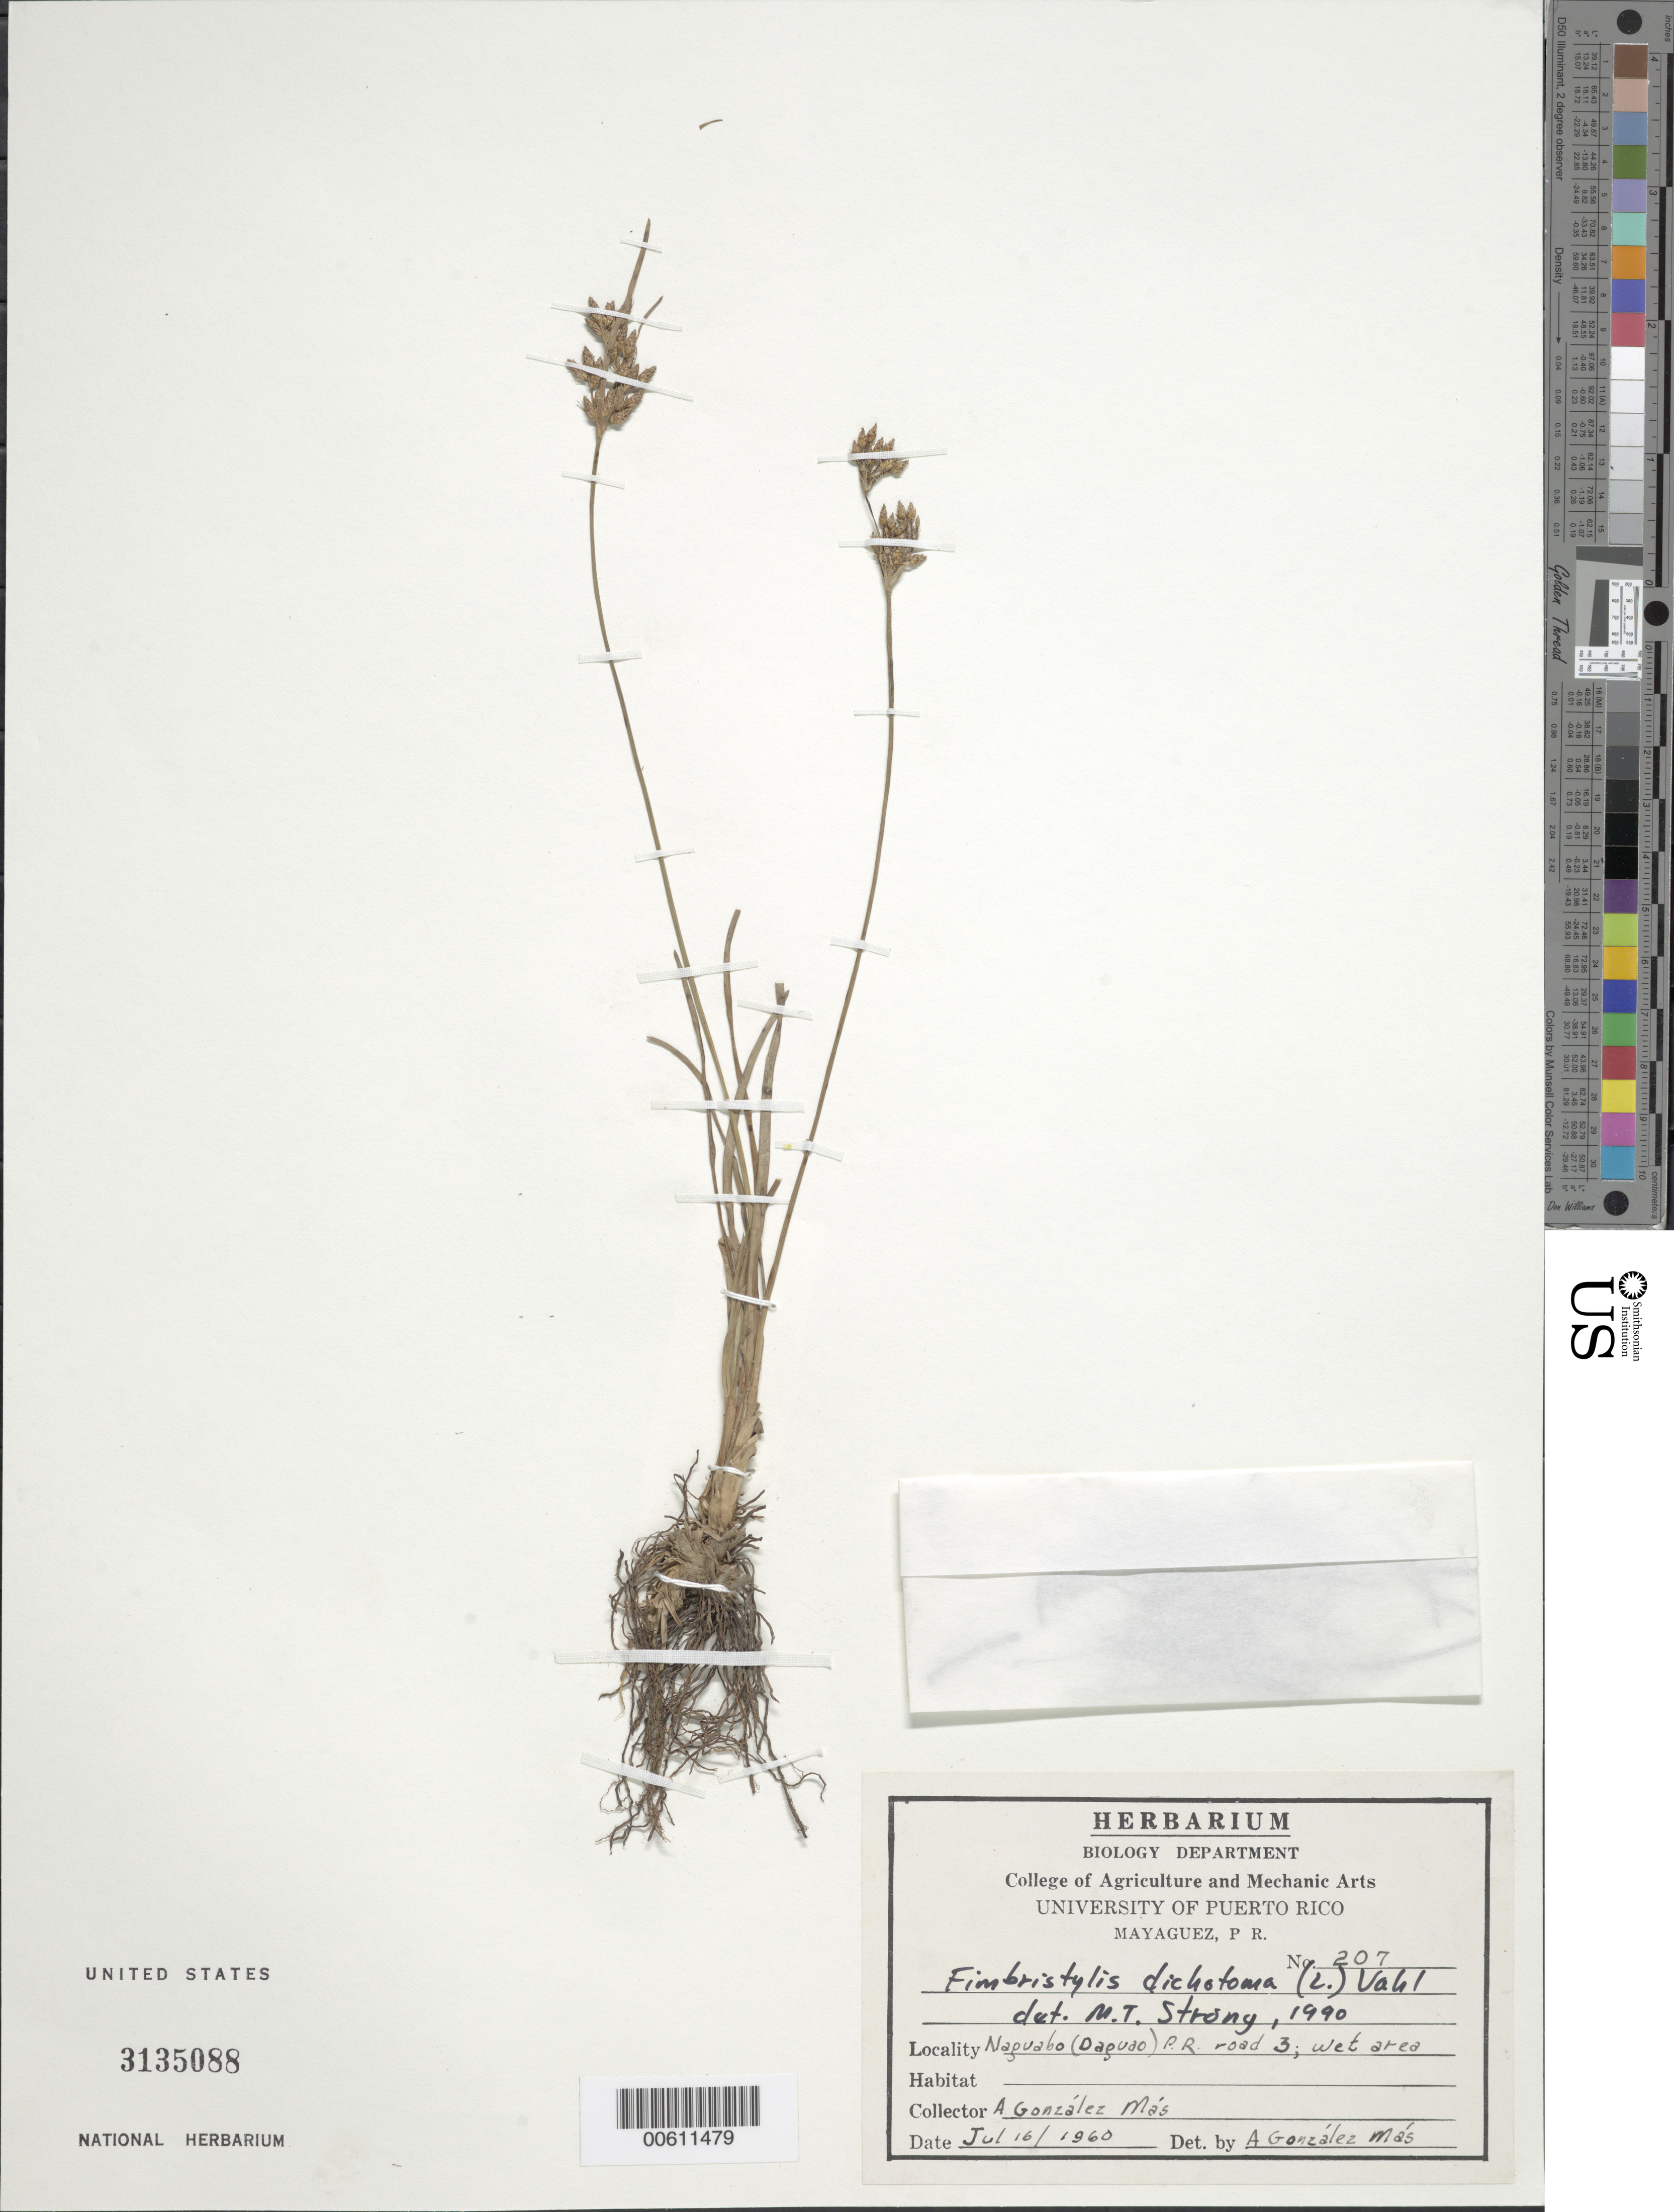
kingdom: Plantae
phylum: Tracheophyta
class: Liliopsida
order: Poales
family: Cyperaceae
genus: Fimbristylis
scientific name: Fimbristylis dichotoma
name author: (L.) Vahl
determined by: Strong, M. T., (US), Smithsonian Institution - National Museum of Natural History (UNITED STATES)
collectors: A. González Más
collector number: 207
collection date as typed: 16 Jul 1960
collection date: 1960-07-16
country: Puerto Rico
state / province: Naguabo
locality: Naguabo (Daguao): Rd. 3.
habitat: Wet area.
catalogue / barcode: US 3135088